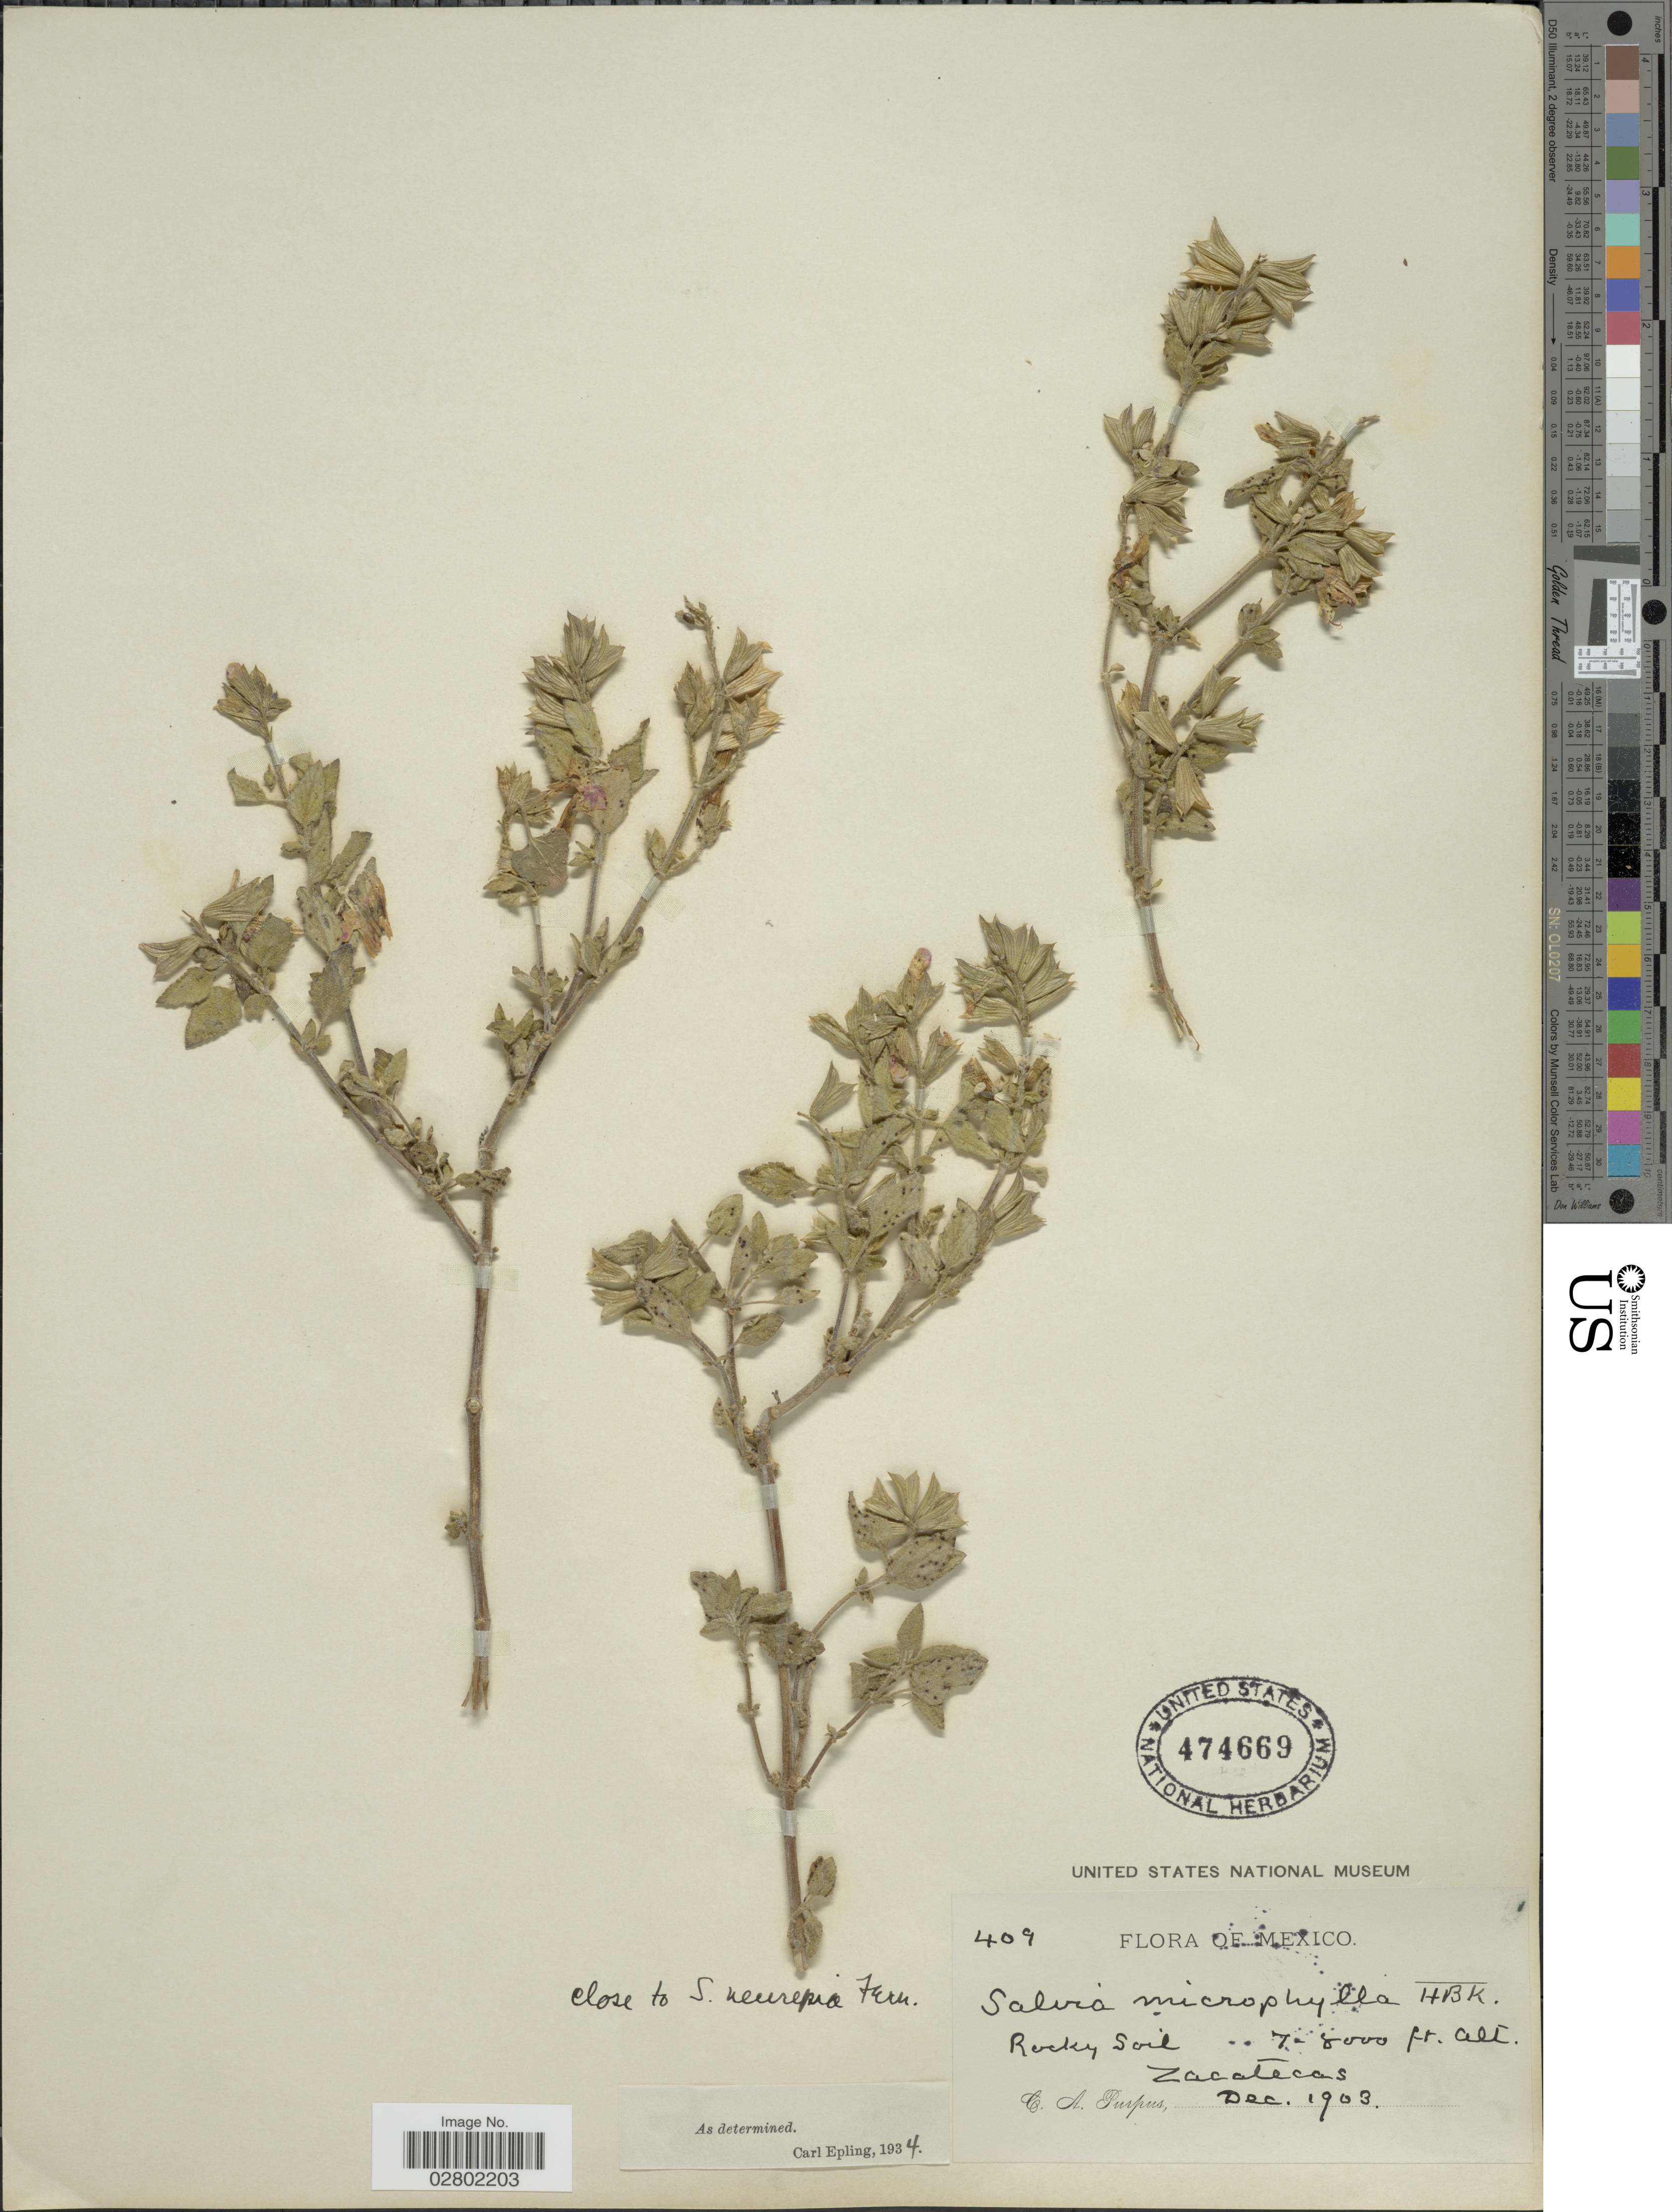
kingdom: Plantae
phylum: Tracheophyta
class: Magnoliopsida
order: Lamiales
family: Lamiaceae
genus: Salvia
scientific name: Salvia microphylla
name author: Kunth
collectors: C. A. Purpus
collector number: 409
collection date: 1903-12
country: Mexico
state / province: Zacatecas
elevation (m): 2134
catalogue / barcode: US 474669